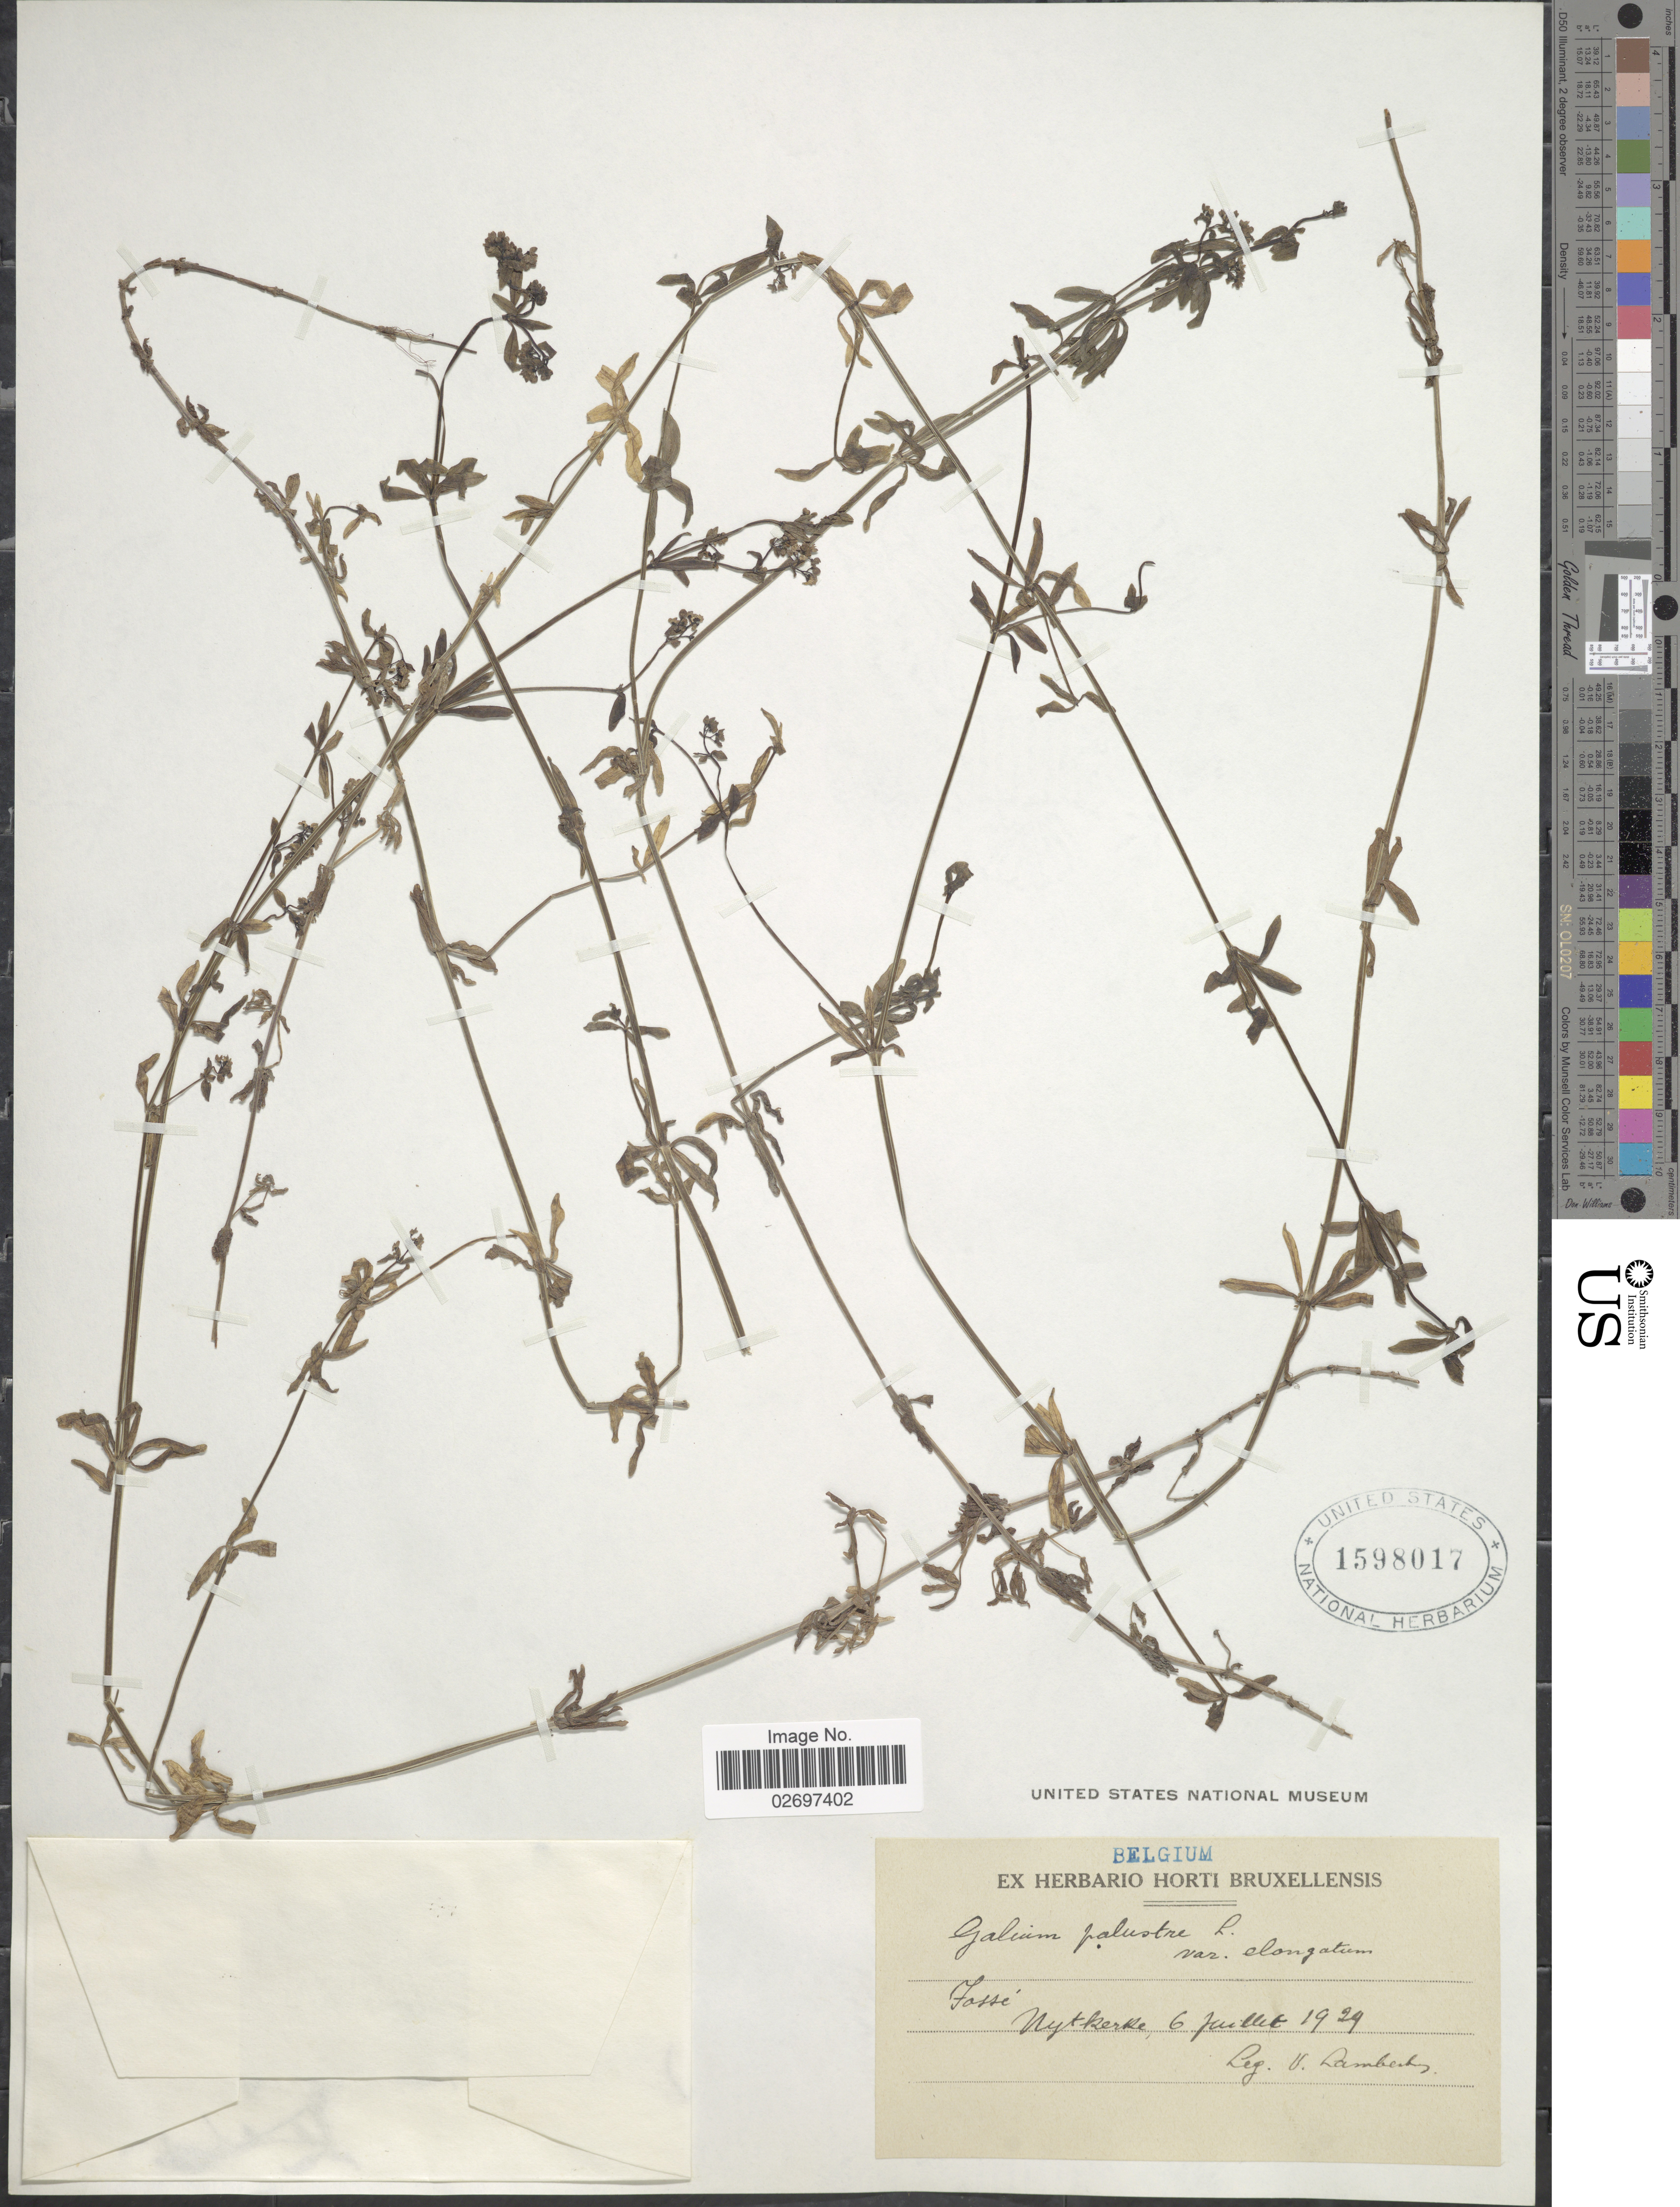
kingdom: Plantae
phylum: Tracheophyta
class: Magnoliopsida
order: Gentianales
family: Rubiaceae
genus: Galium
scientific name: Galium palustre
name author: L.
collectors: V. Lambert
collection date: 1929-07-06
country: Belgium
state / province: Wallonia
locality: Fossé. Nytkerke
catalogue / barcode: US 1598017